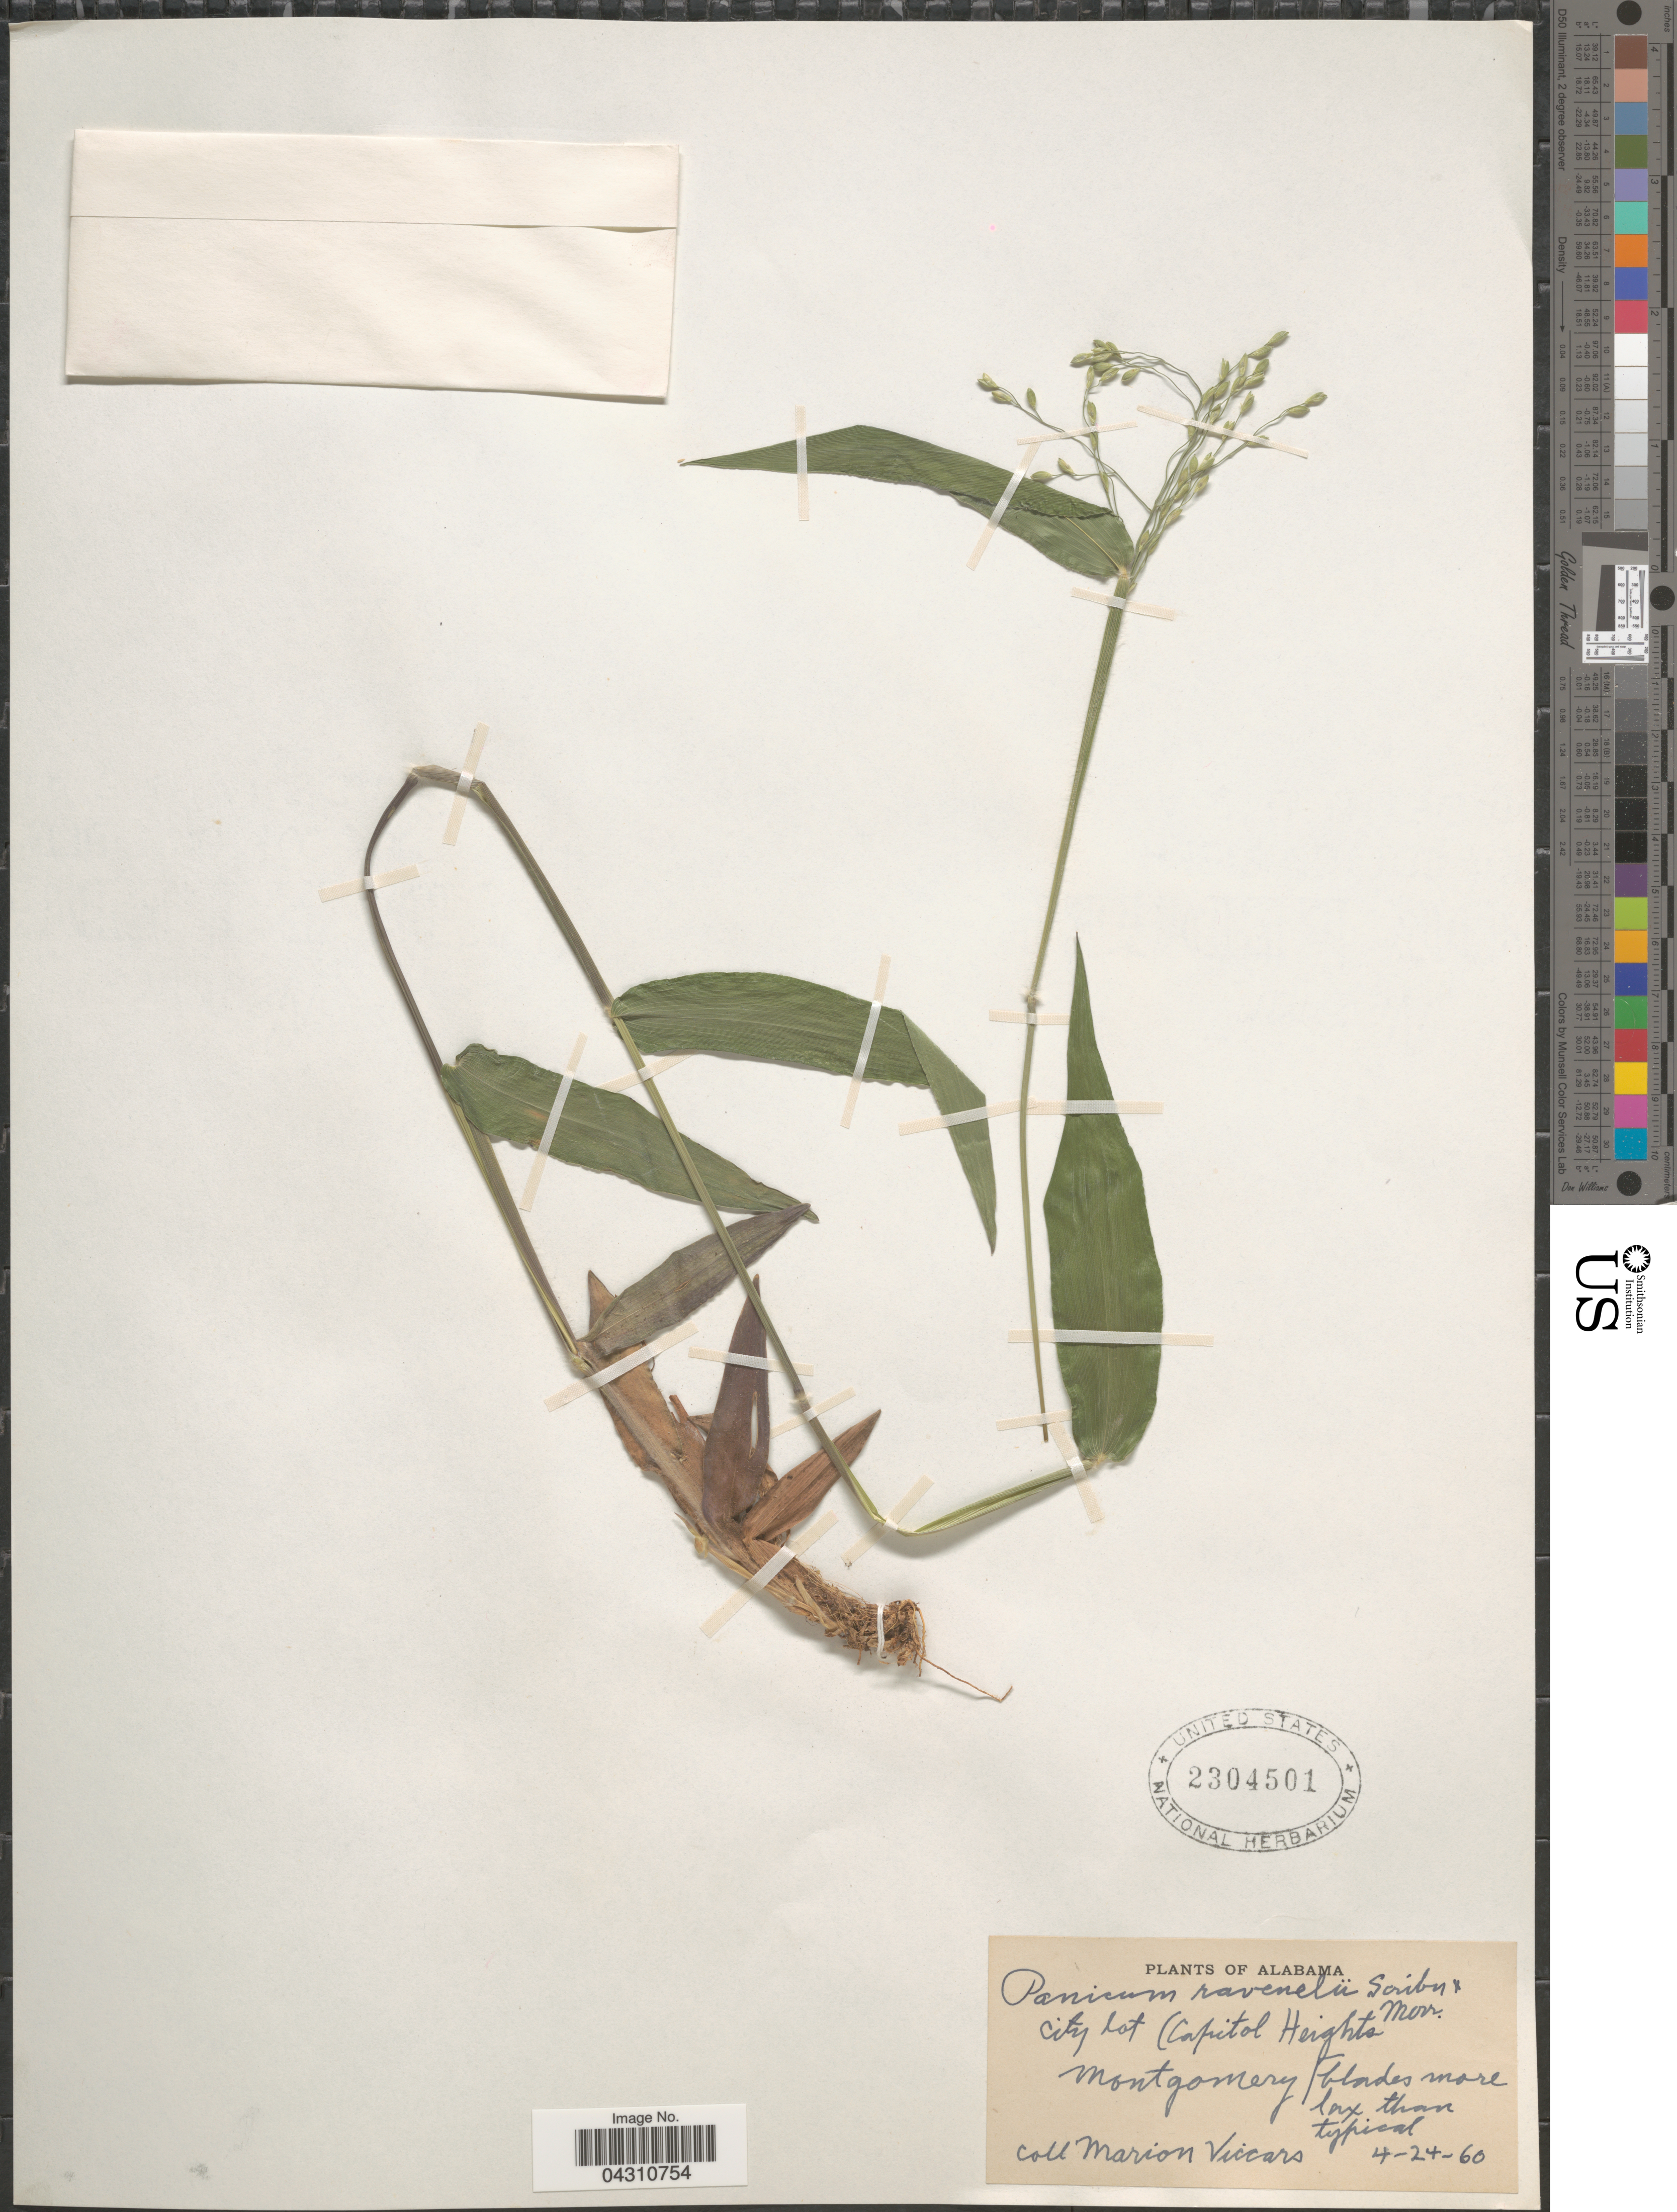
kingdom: Plantae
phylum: Tracheophyta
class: Liliopsida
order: Poales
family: Poaceae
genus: Dichanthelium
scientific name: Dichanthelium ravenelii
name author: (Scribn. & Merr.) Gould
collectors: M. Viccars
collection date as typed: Transcribed d/m/y: 24/4/60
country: United States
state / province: Alabama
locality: City lot (Capitol Heights). Montgomery.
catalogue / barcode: US 2304501